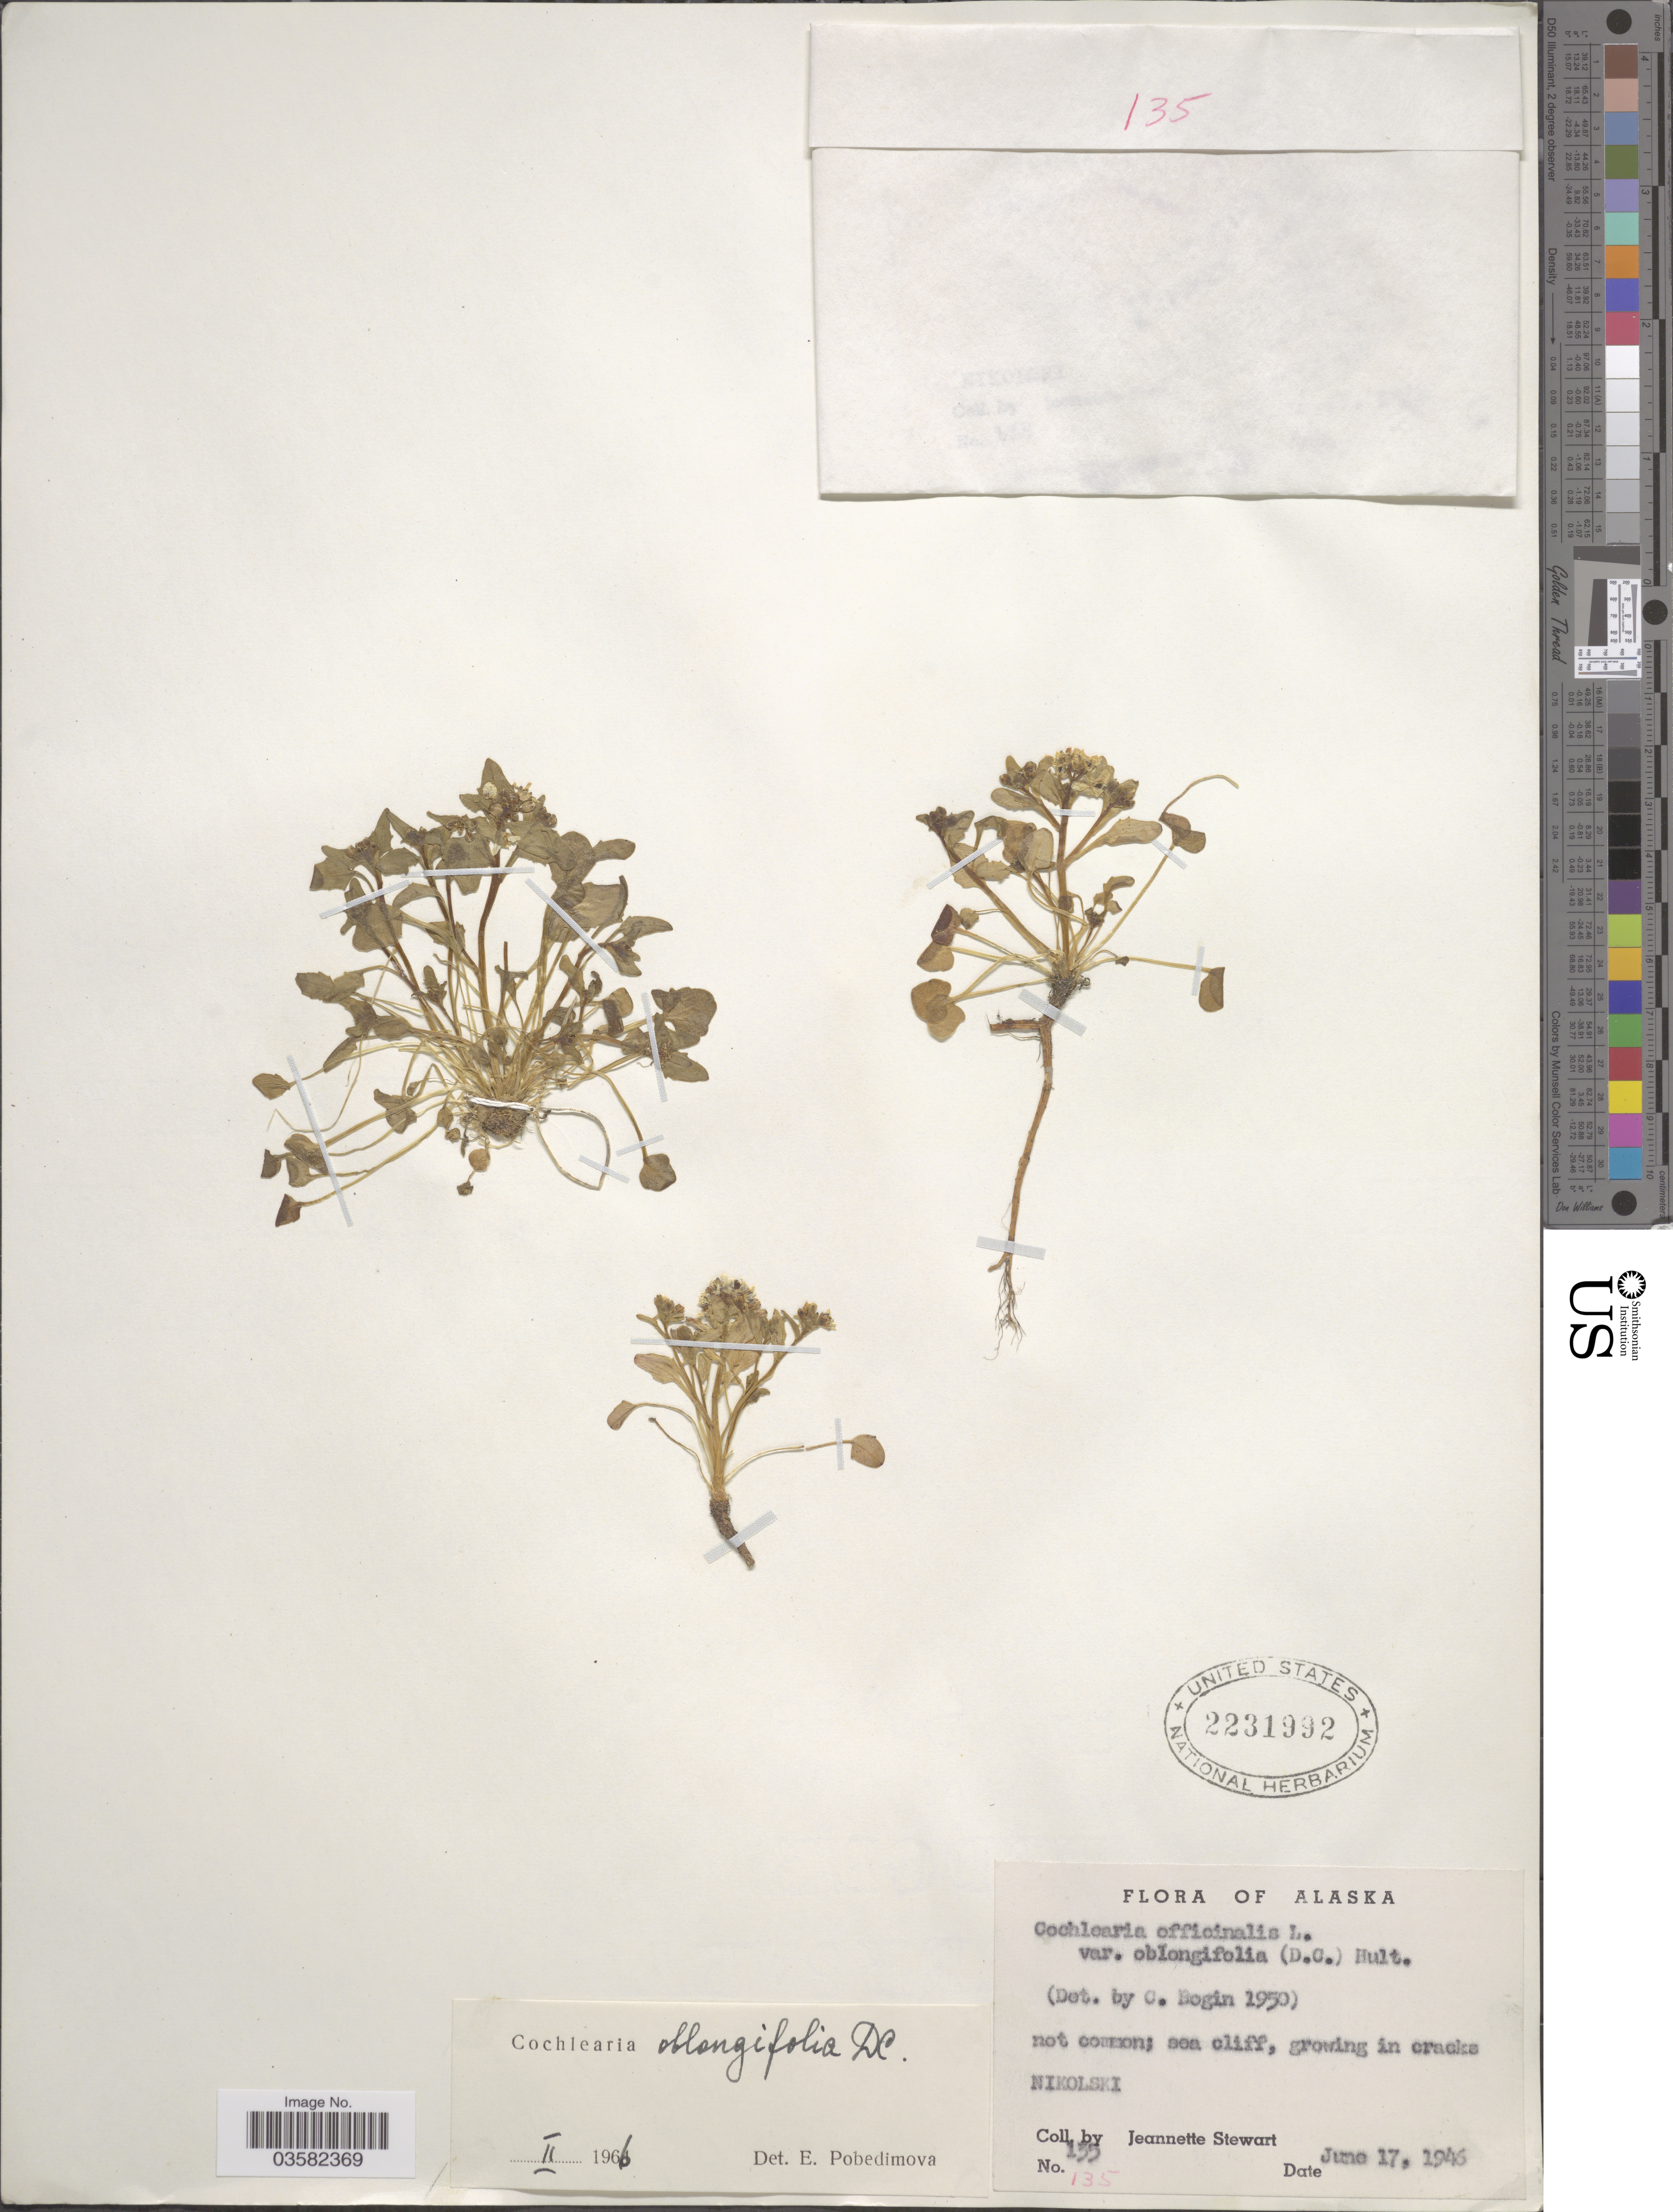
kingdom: Plantae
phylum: Tracheophyta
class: Magnoliopsida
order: Brassicales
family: Brassicaceae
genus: Cochlearia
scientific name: Cochlearia oblongifolia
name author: DC.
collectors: J. Stewart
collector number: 135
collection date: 1946-06-17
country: United States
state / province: Alaska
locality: Nikolski.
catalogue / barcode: US 2231992